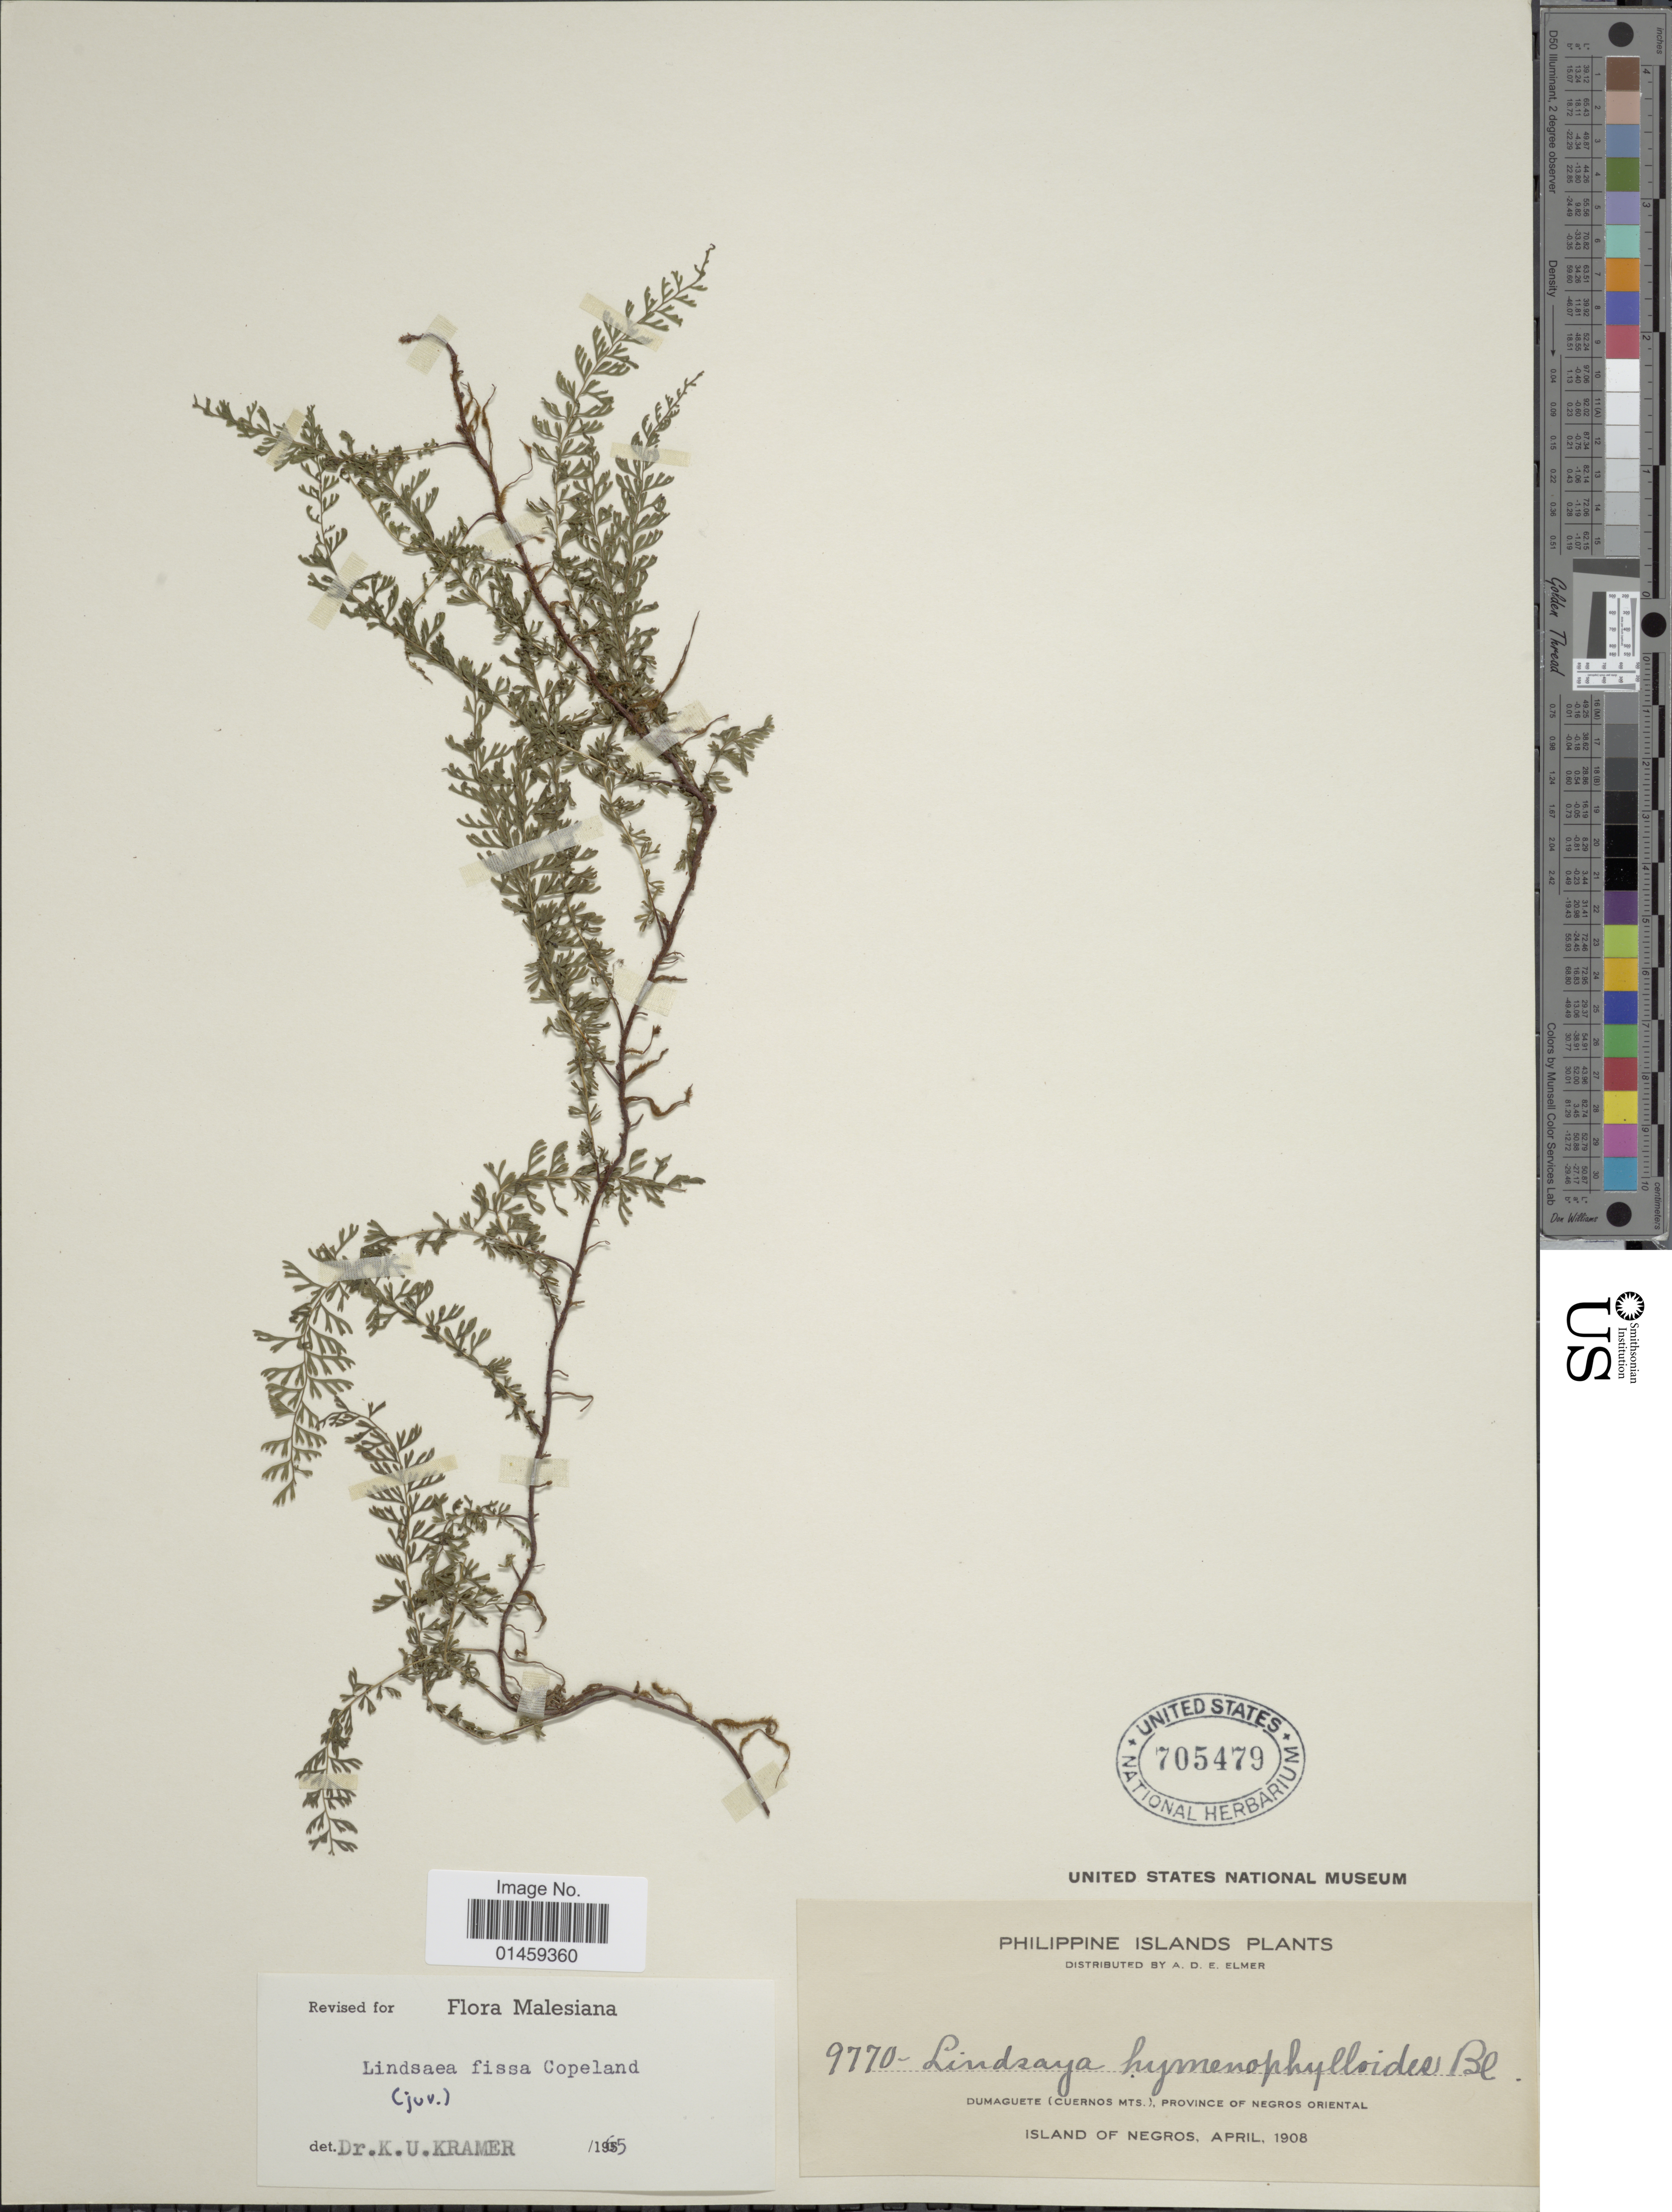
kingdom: Plantae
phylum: Tracheophyta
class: Polypodiopsida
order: Polypodiales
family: Lindsaeaceae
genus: Lindsaea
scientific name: Lindsaea fissa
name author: Copel.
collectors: A. D. E. Elmer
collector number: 9770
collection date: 1908-04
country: Philippines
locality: Dumaguete (Cuernos Mts.), Province of Negros Oriental.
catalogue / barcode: US 705479